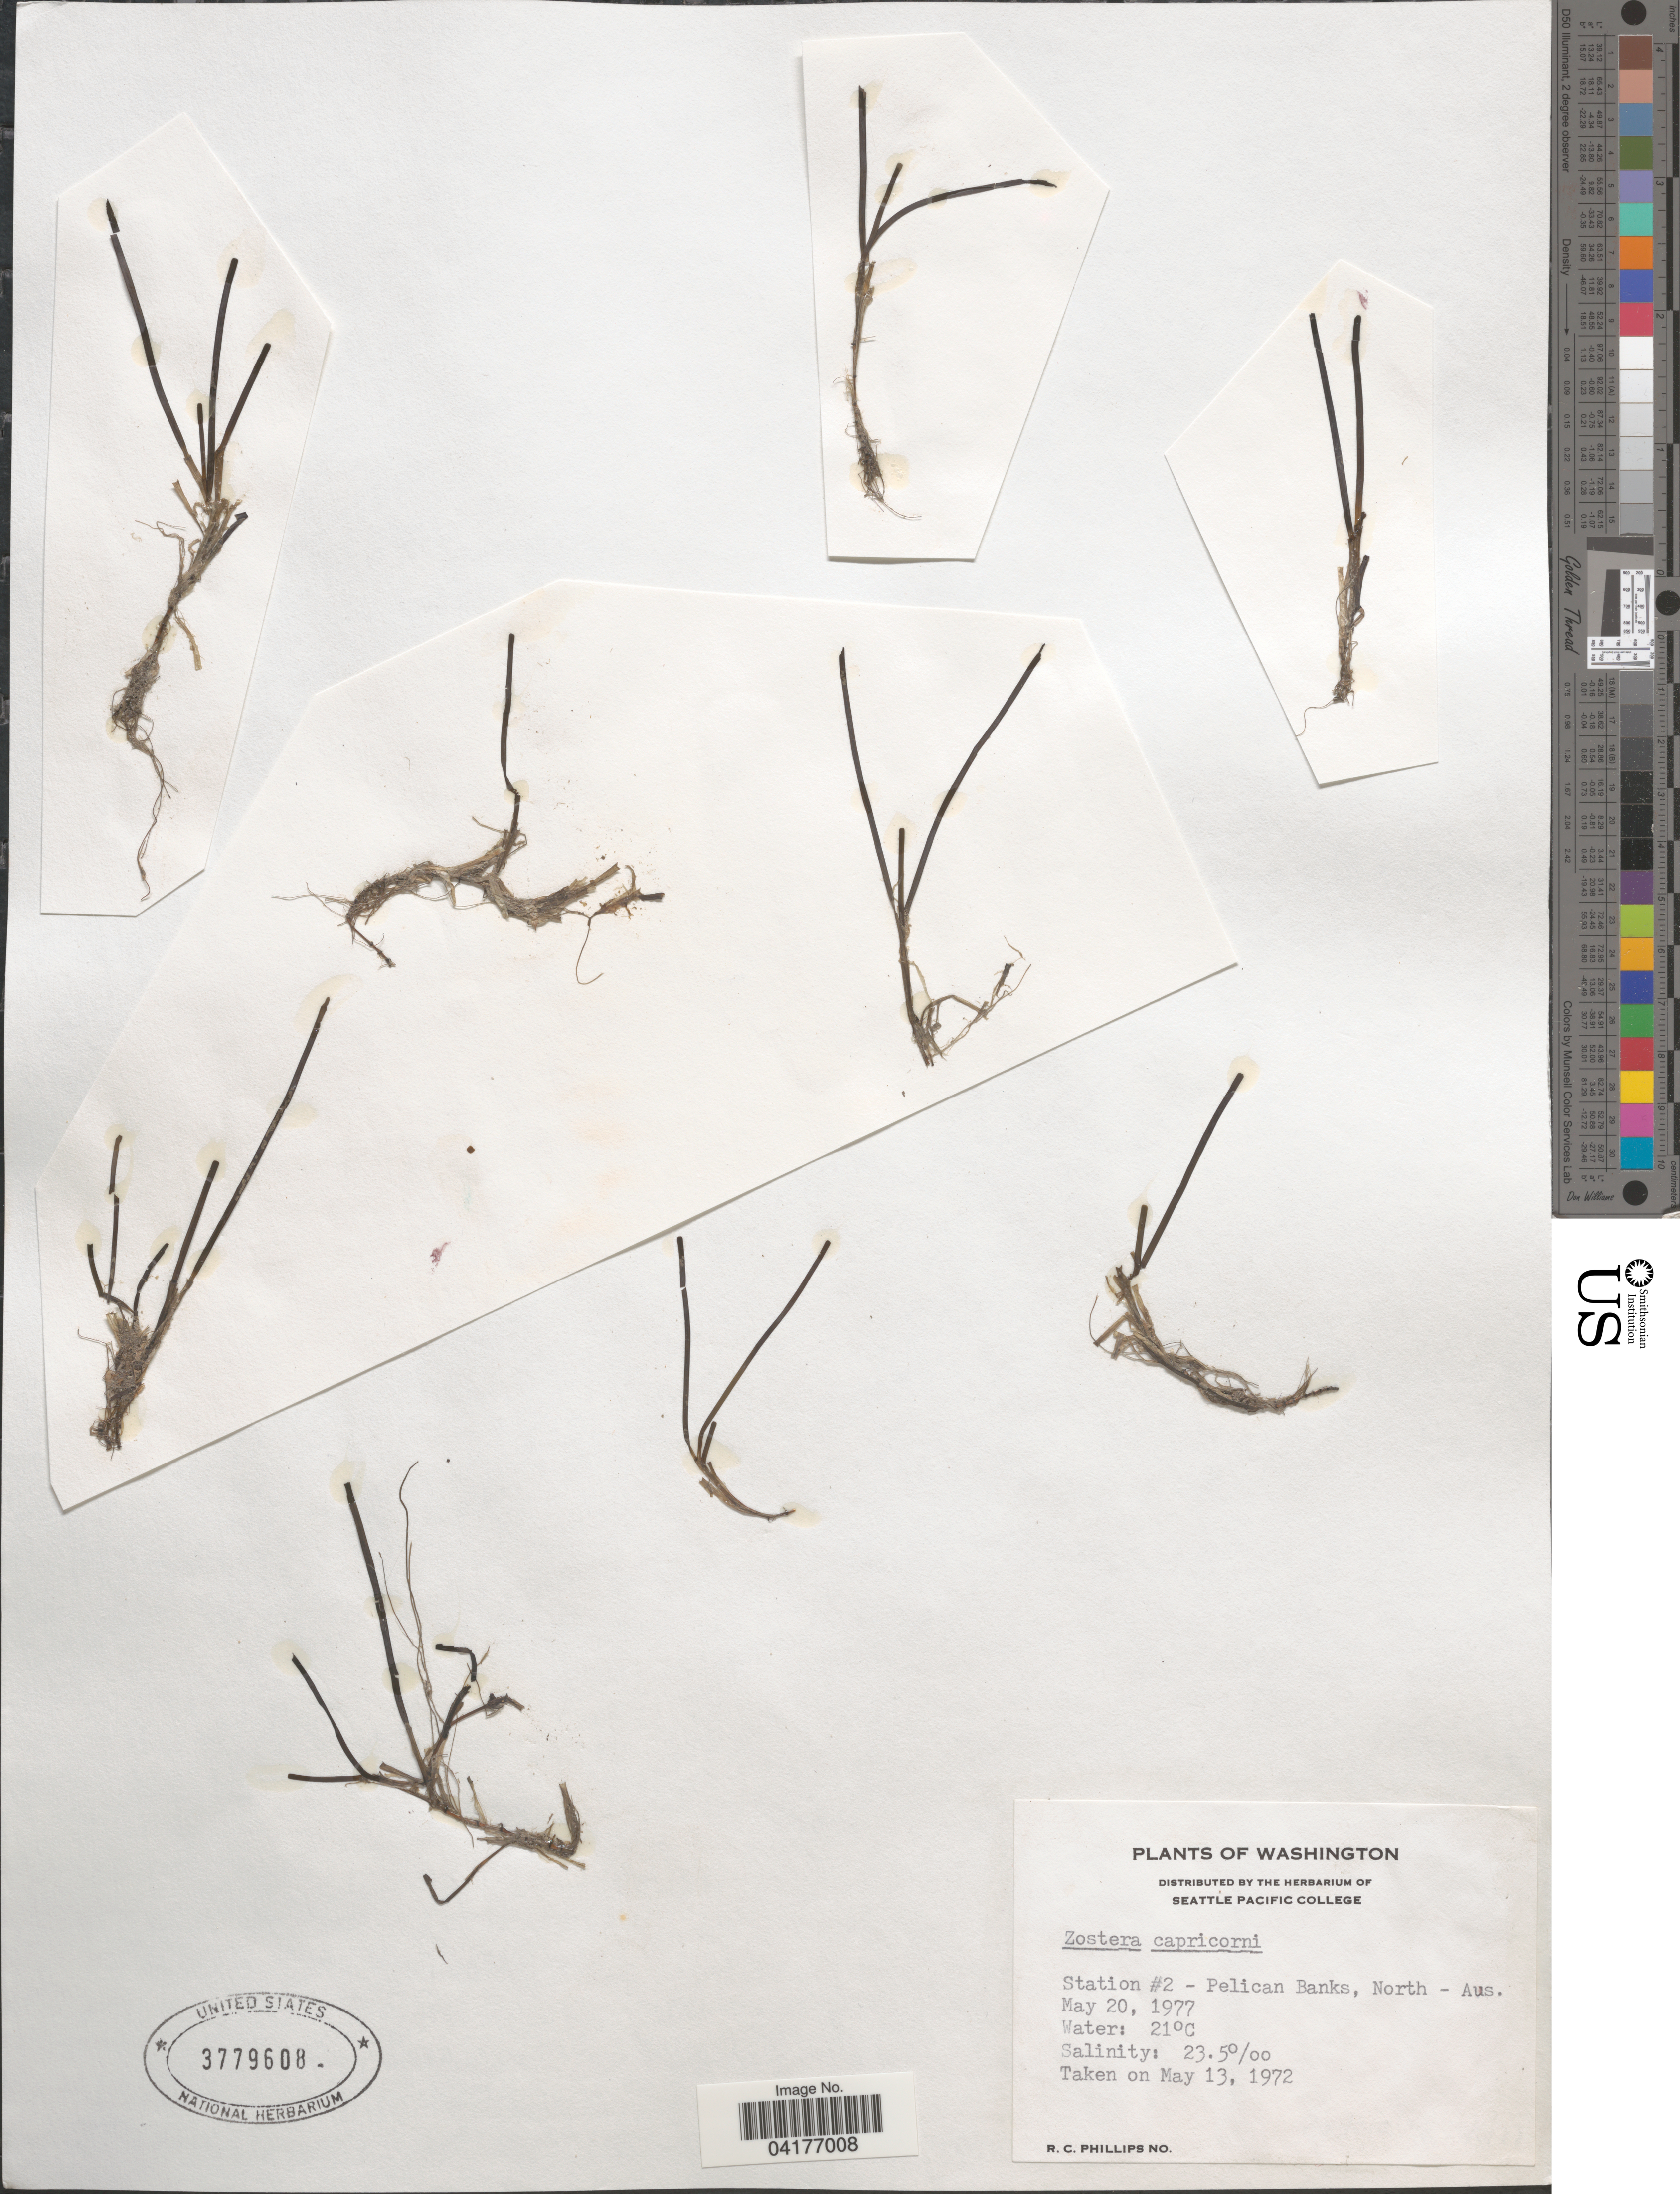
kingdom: Plantae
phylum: Tracheophyta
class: Liliopsida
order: Alismatales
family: Zosteraceae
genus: Zostera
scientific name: Zostera capricorni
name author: Asch.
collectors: R. C. Phillips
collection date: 1977-05-20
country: Australia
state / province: Queensland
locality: Station #2 - Pelican Banks, North.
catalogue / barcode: US 3779608